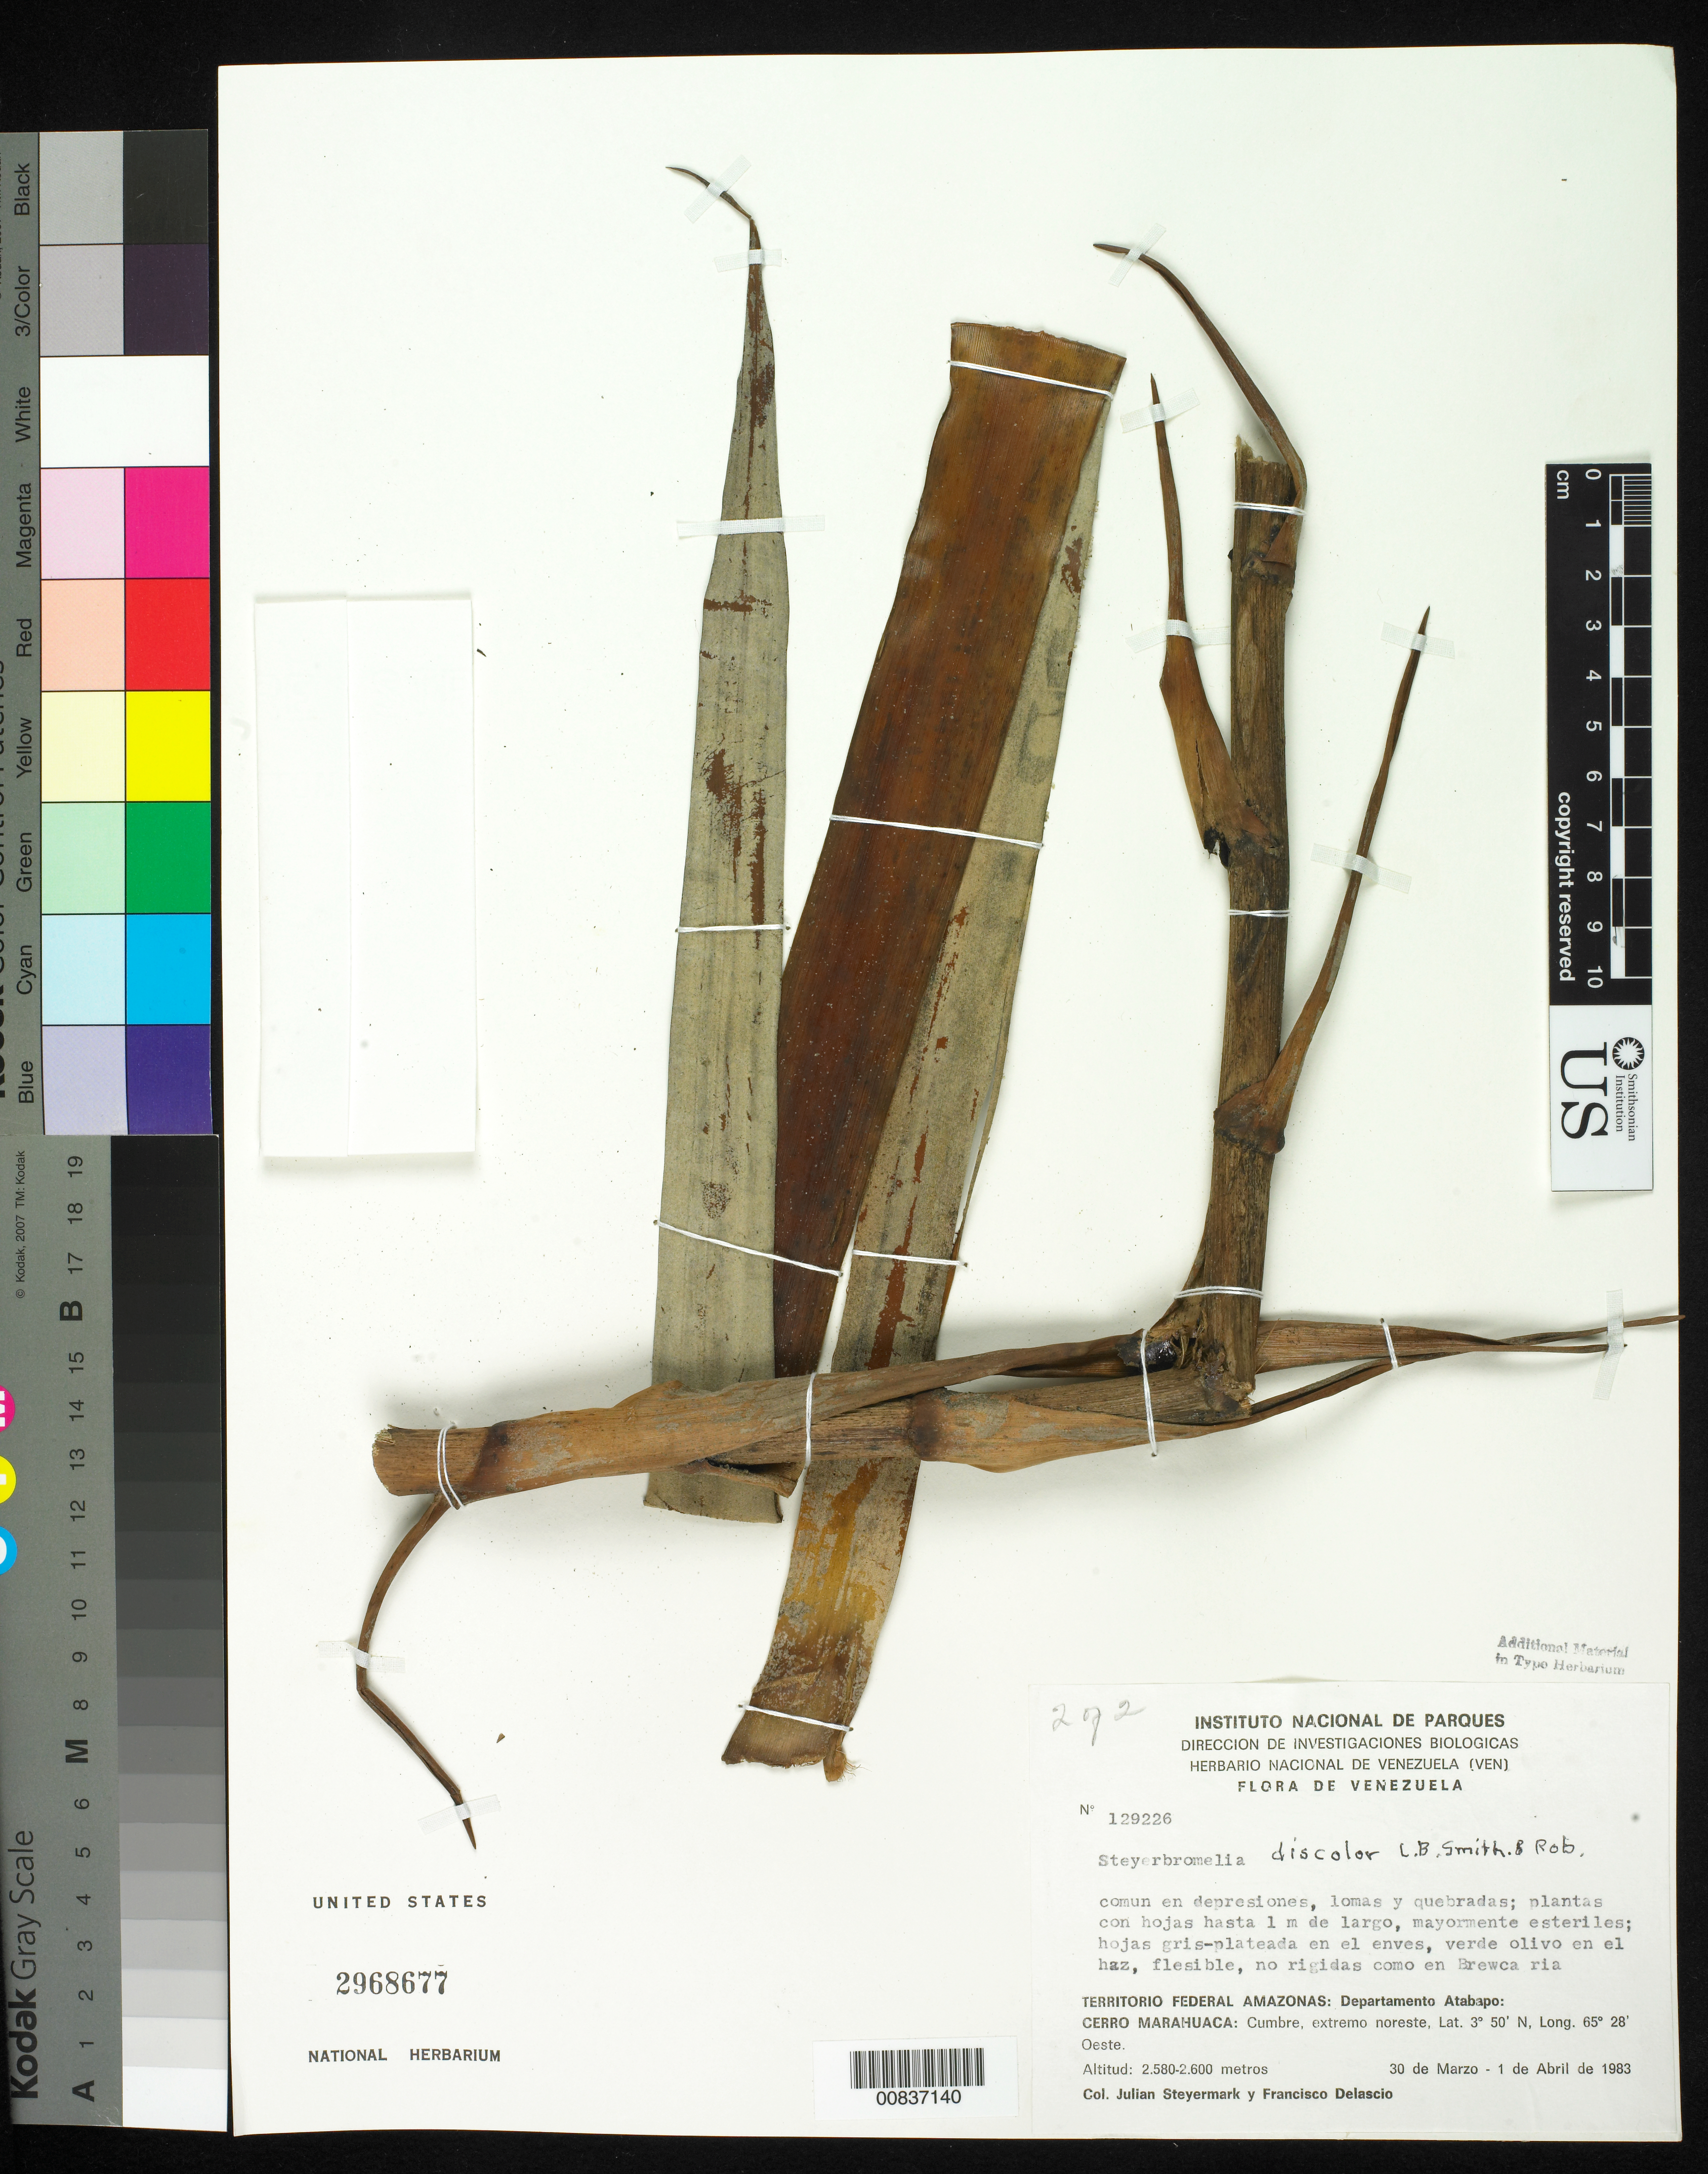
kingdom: Plantae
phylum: Tracheophyta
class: Liliopsida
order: Poales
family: Bromeliaceae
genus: Steyerbromelia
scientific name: Steyerbromelia discolor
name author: L.B. Sm. & H. Rob.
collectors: J. Steyermark & F. Delascio C.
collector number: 129226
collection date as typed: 30 Mar 1983 to 01 Apr 1983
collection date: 1983-03-30/1983-04-01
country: Venezuela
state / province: Amazonas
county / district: Atabapo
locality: Cumbre, extremo NE, Cerro Marahuaca.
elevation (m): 2580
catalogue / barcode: US 2968677